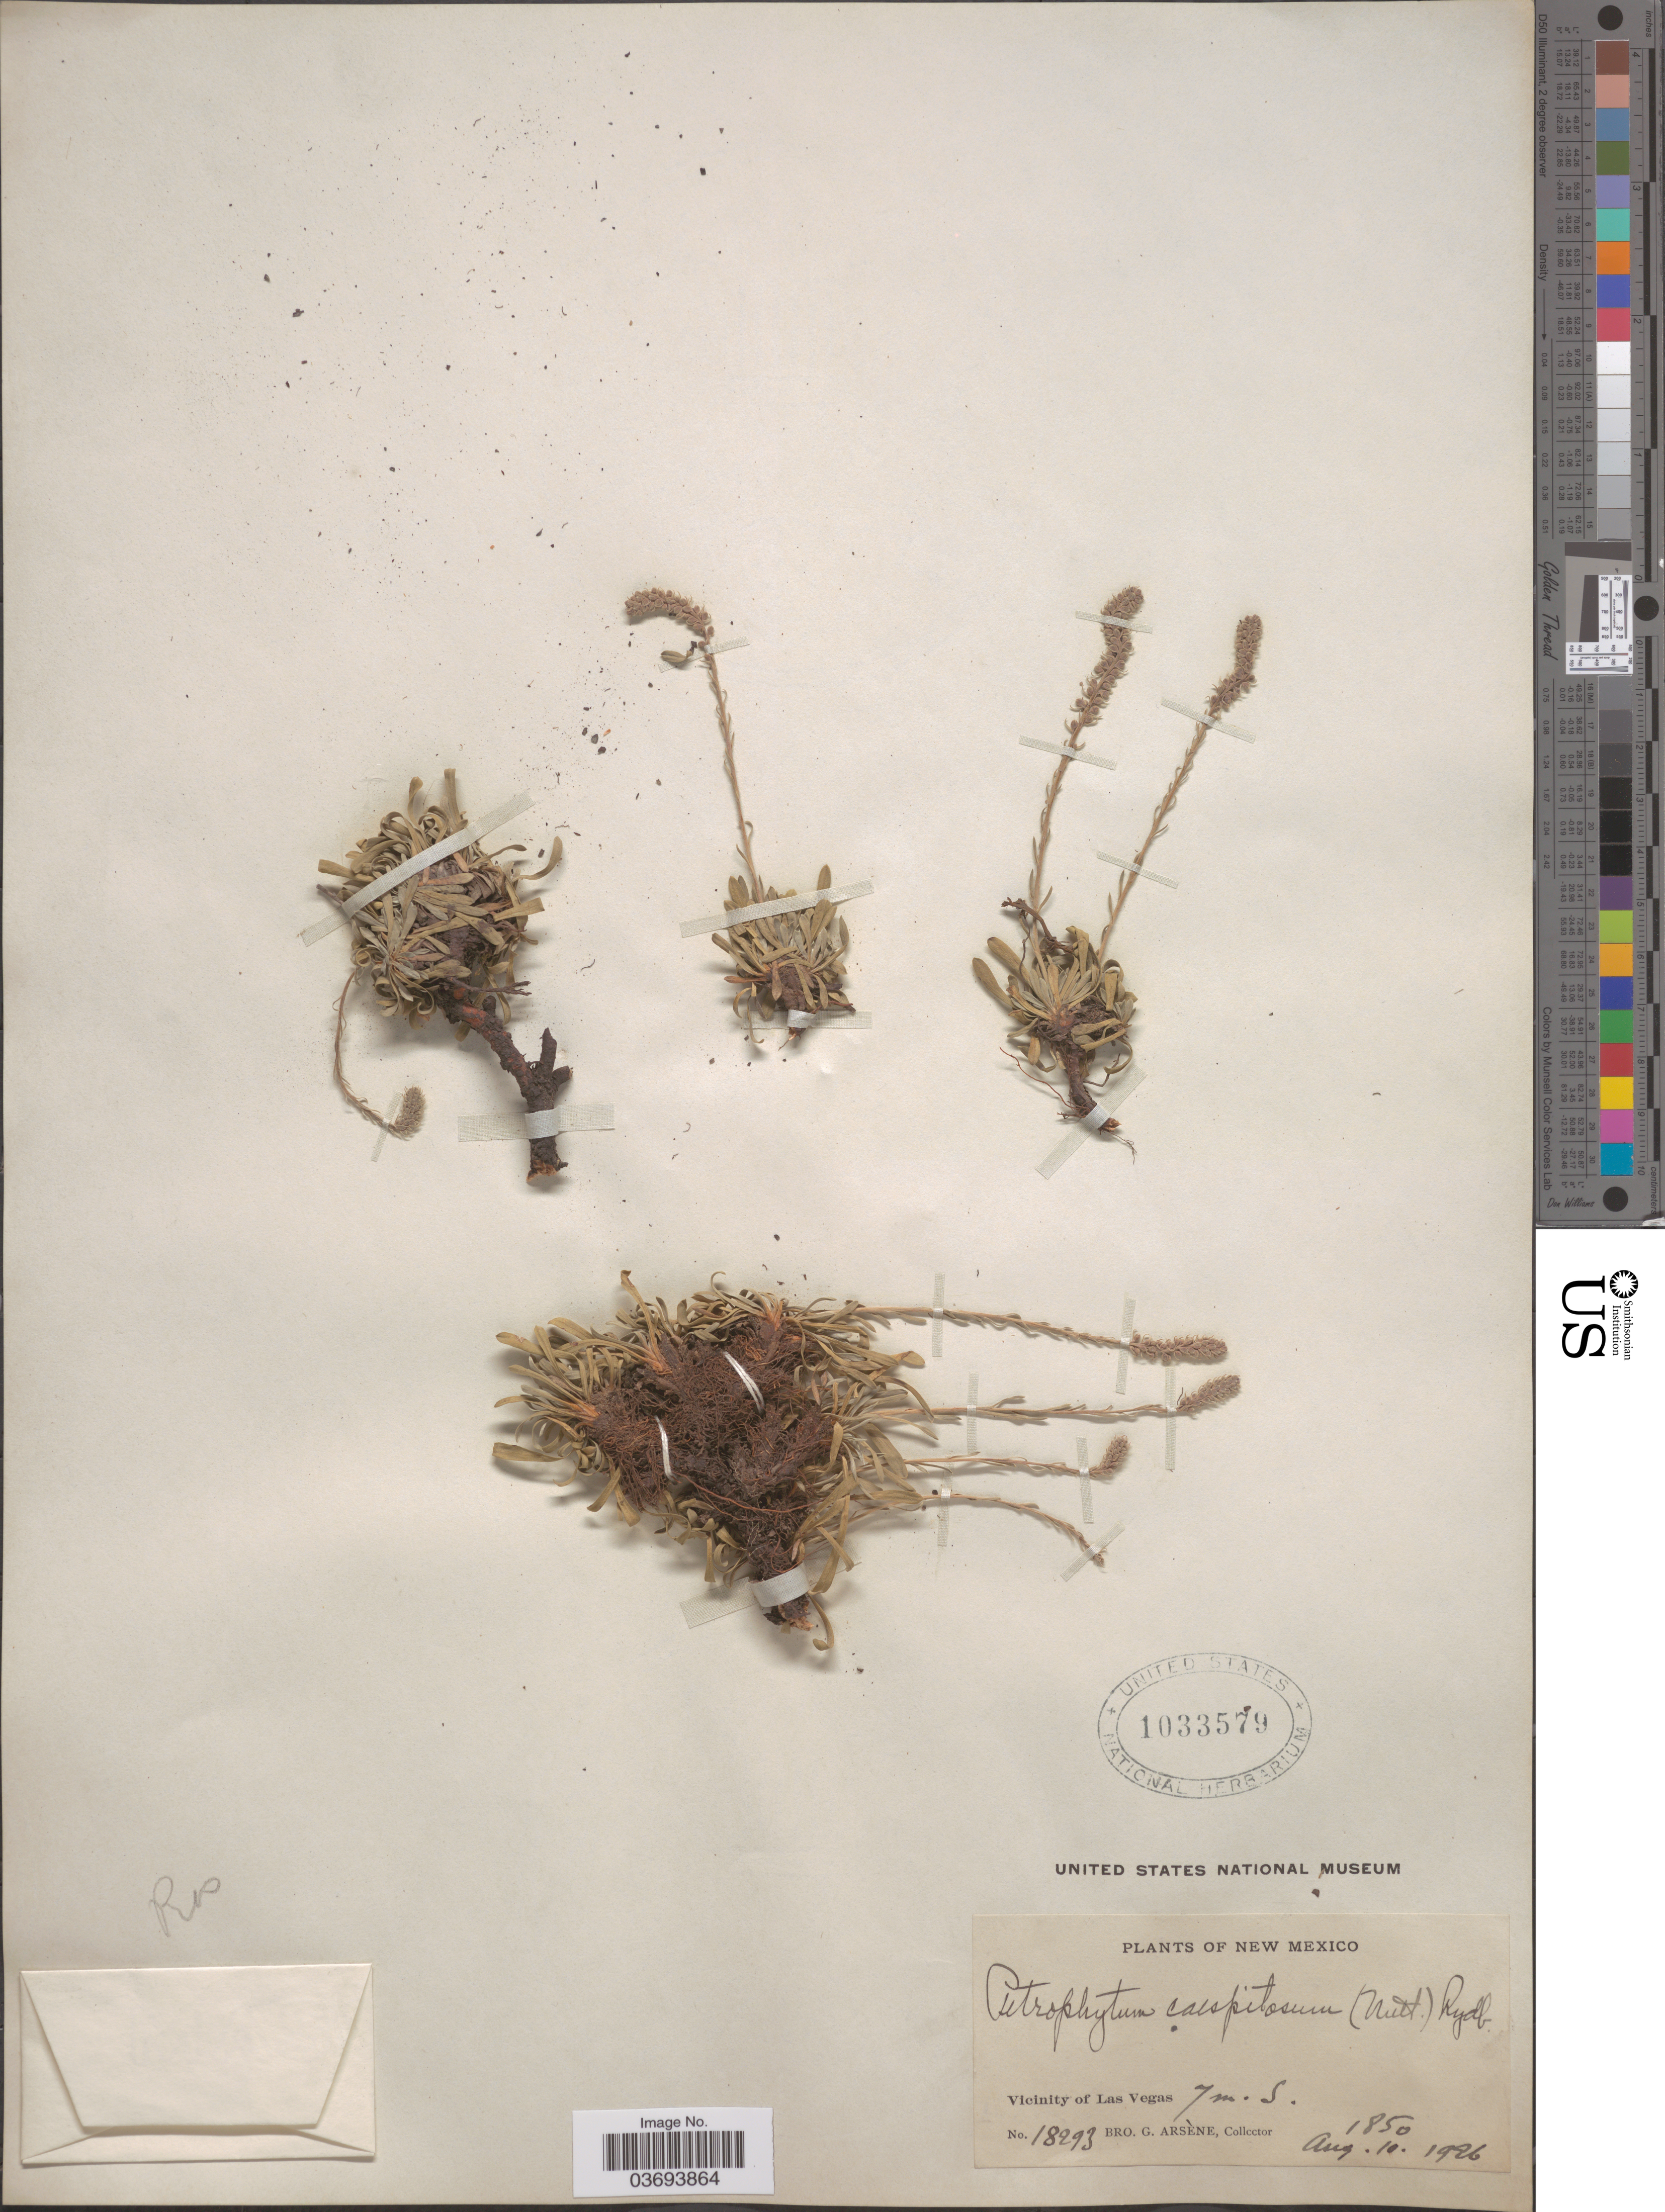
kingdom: Plantae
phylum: Tracheophyta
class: Magnoliopsida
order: Rosales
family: Rosaceae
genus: Petrophytum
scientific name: Petrophytum caespitosum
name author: (Nutt.) Rydb.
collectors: Bro. G. Arsène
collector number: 18293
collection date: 1926-08-10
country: United States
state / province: New Mexico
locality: Vicinity of Las Vegas 7m. S.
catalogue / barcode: US 1033579